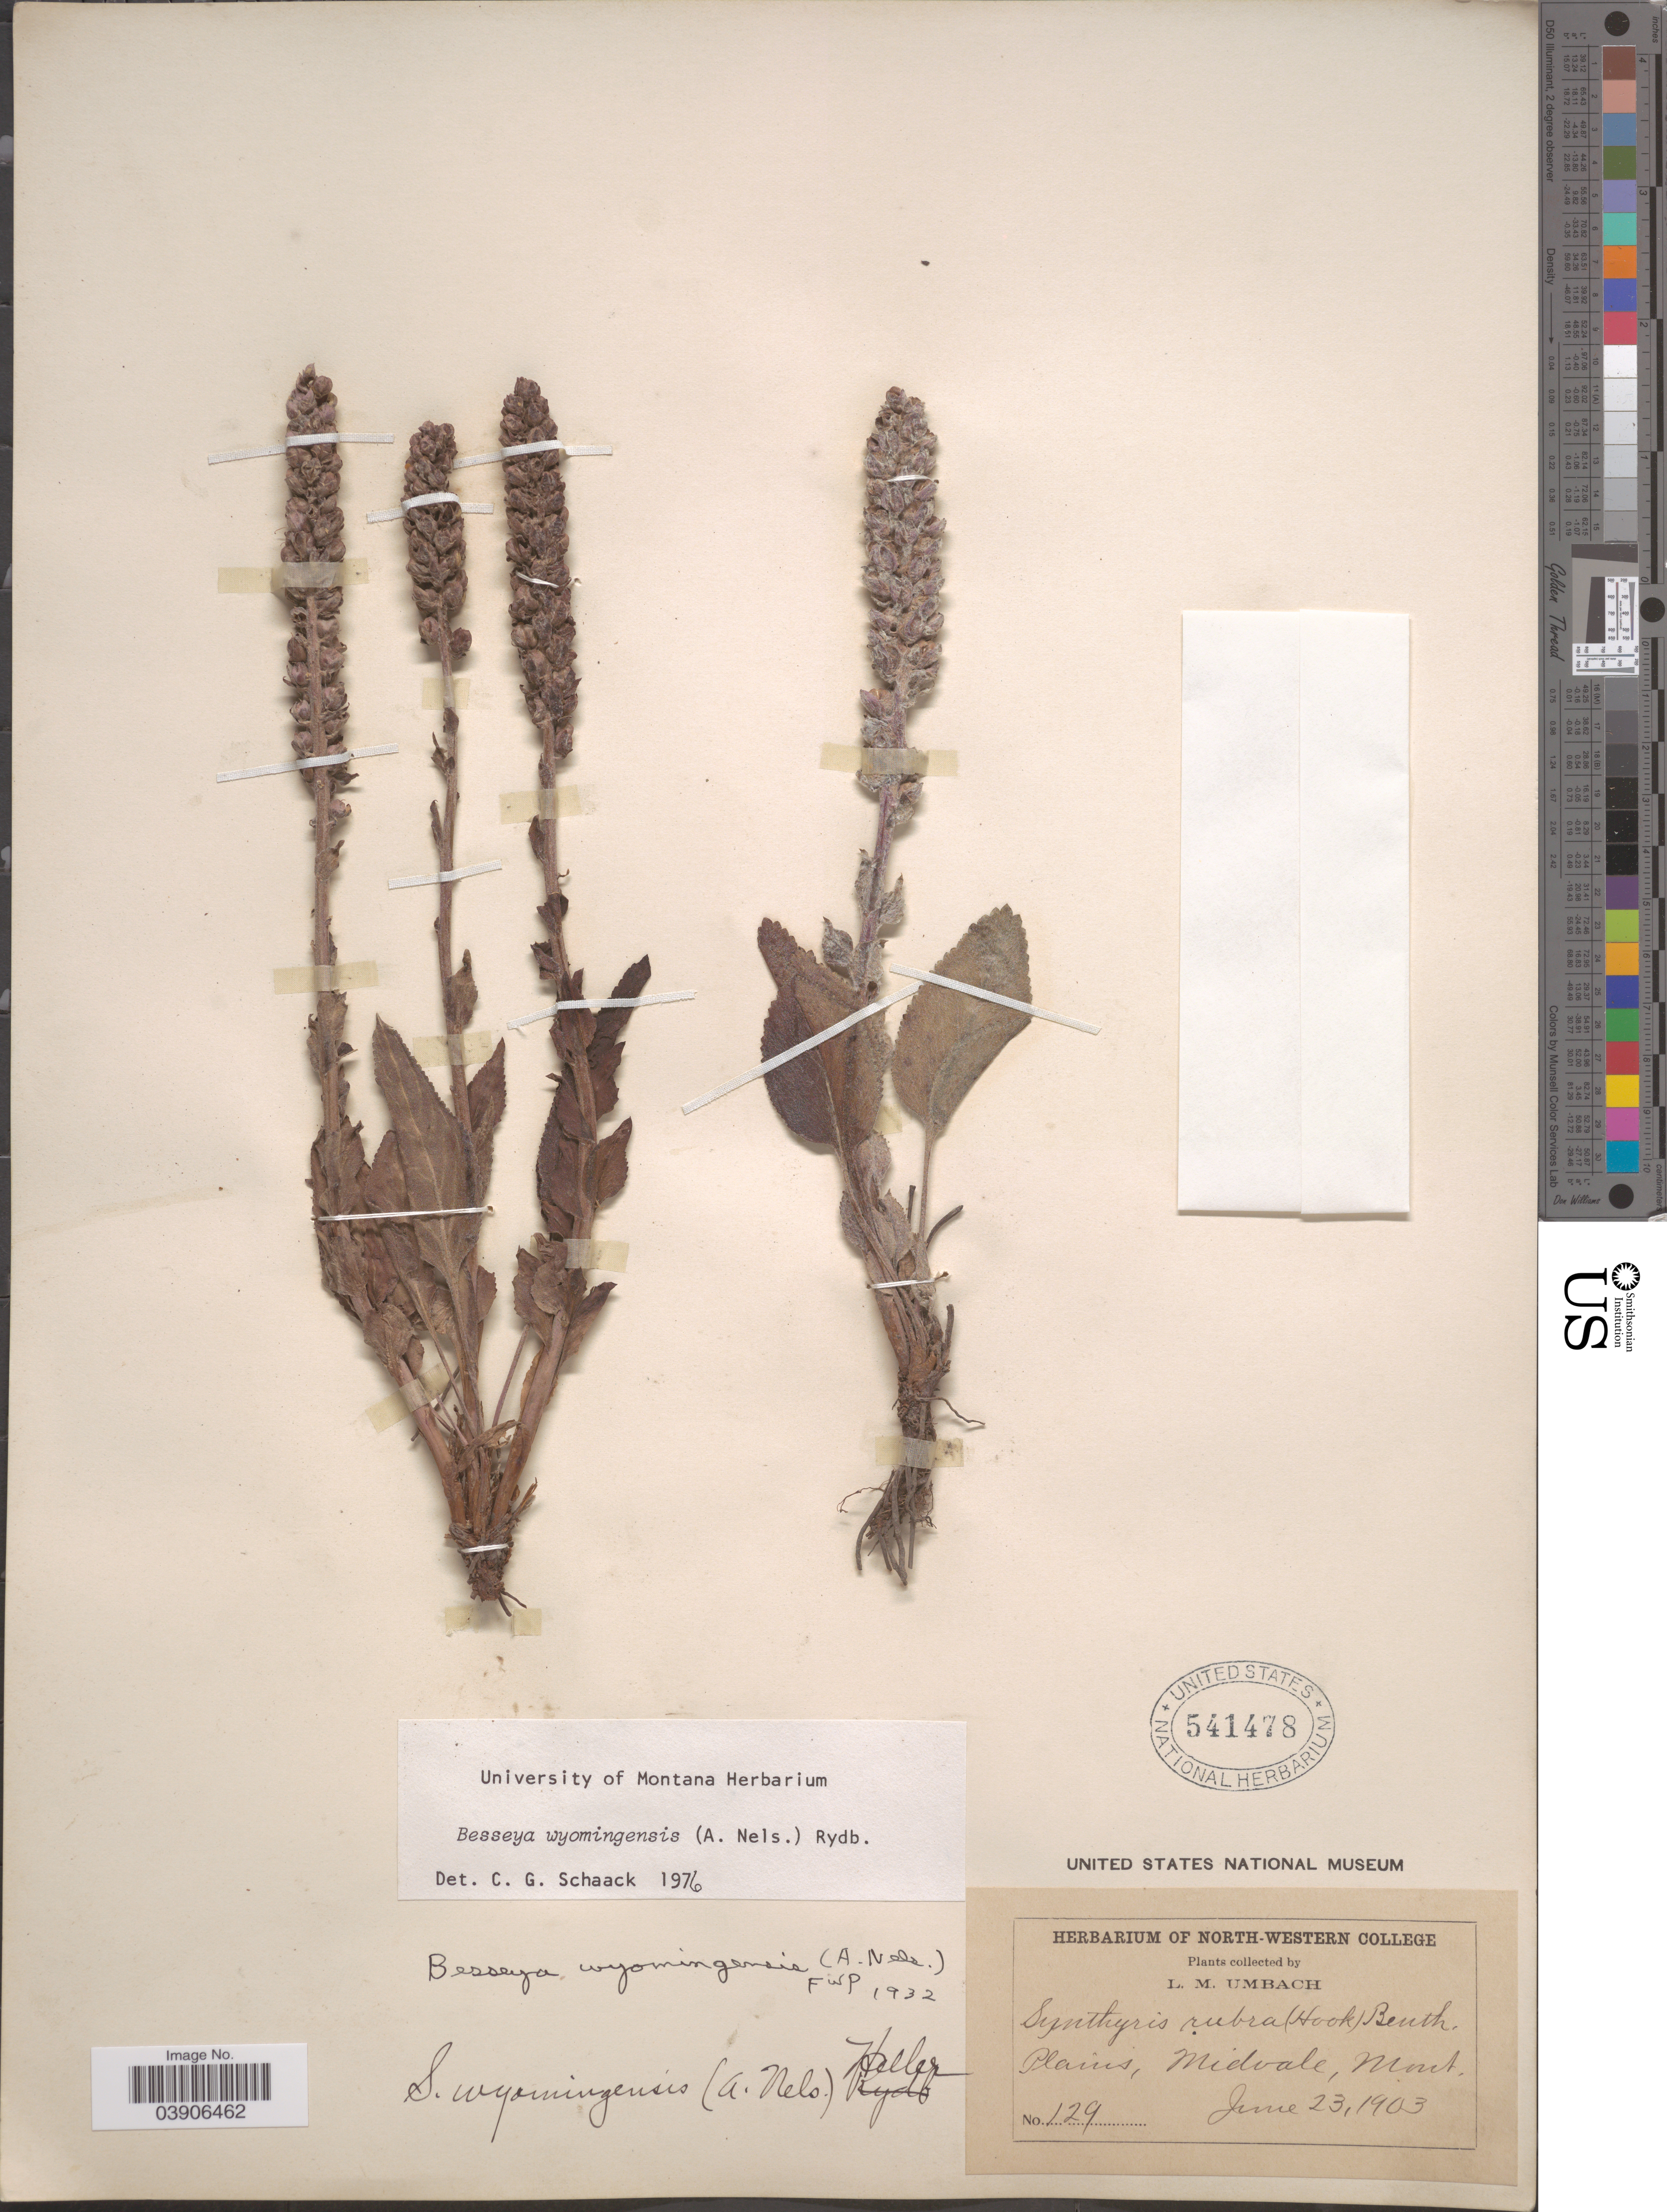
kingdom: Plantae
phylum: Tracheophyta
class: Magnoliopsida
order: Lamiales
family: Plantaginaceae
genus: Synthyris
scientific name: Synthyris wyomingensis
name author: A. Heller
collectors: L. M. Umbach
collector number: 129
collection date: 1903-06-23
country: United States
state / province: Montana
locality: Plains, Midvale.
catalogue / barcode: US 541478